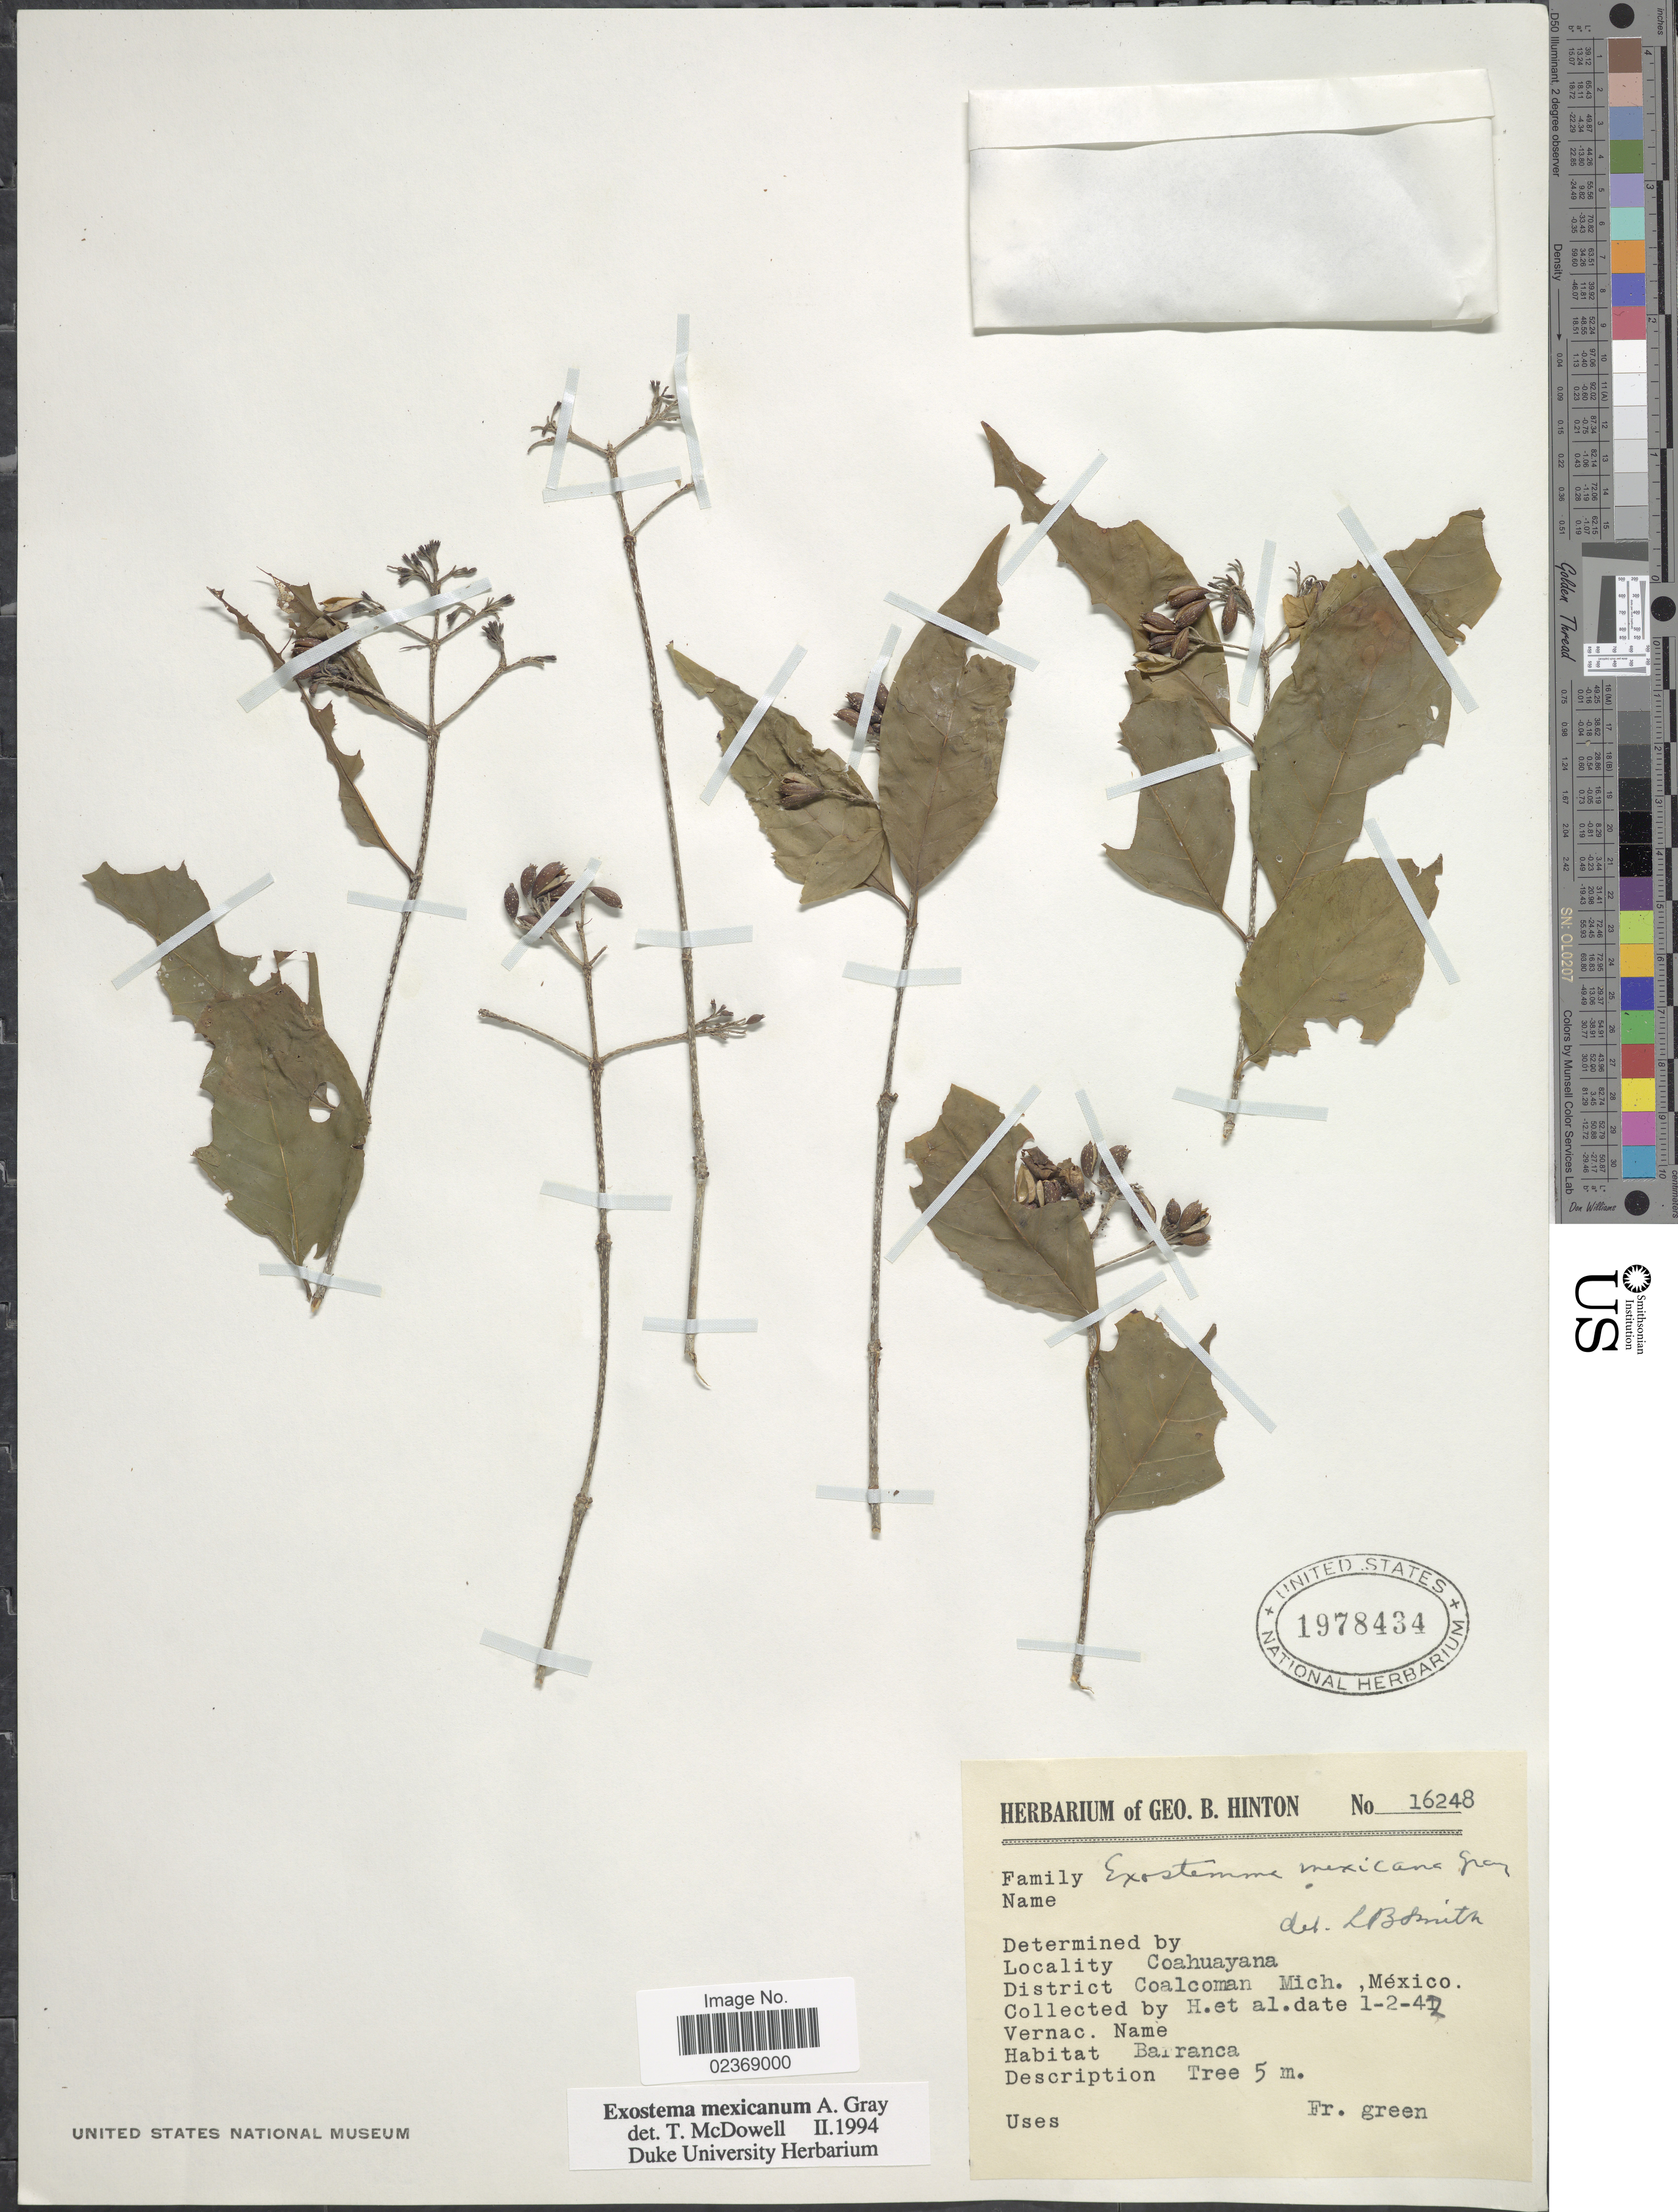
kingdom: Plantae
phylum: Tracheophyta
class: Magnoliopsida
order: Gentianales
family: Rubiaceae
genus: Exostema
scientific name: Exostema mexicanum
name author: A. Gray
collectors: G. B. Hinton & et al.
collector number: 16248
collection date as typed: Transcribed d/m/y: 2/1/42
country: Mexico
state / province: Michoacán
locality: Coahuayana, District Coalcoman, Barranca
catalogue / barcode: US 1978434